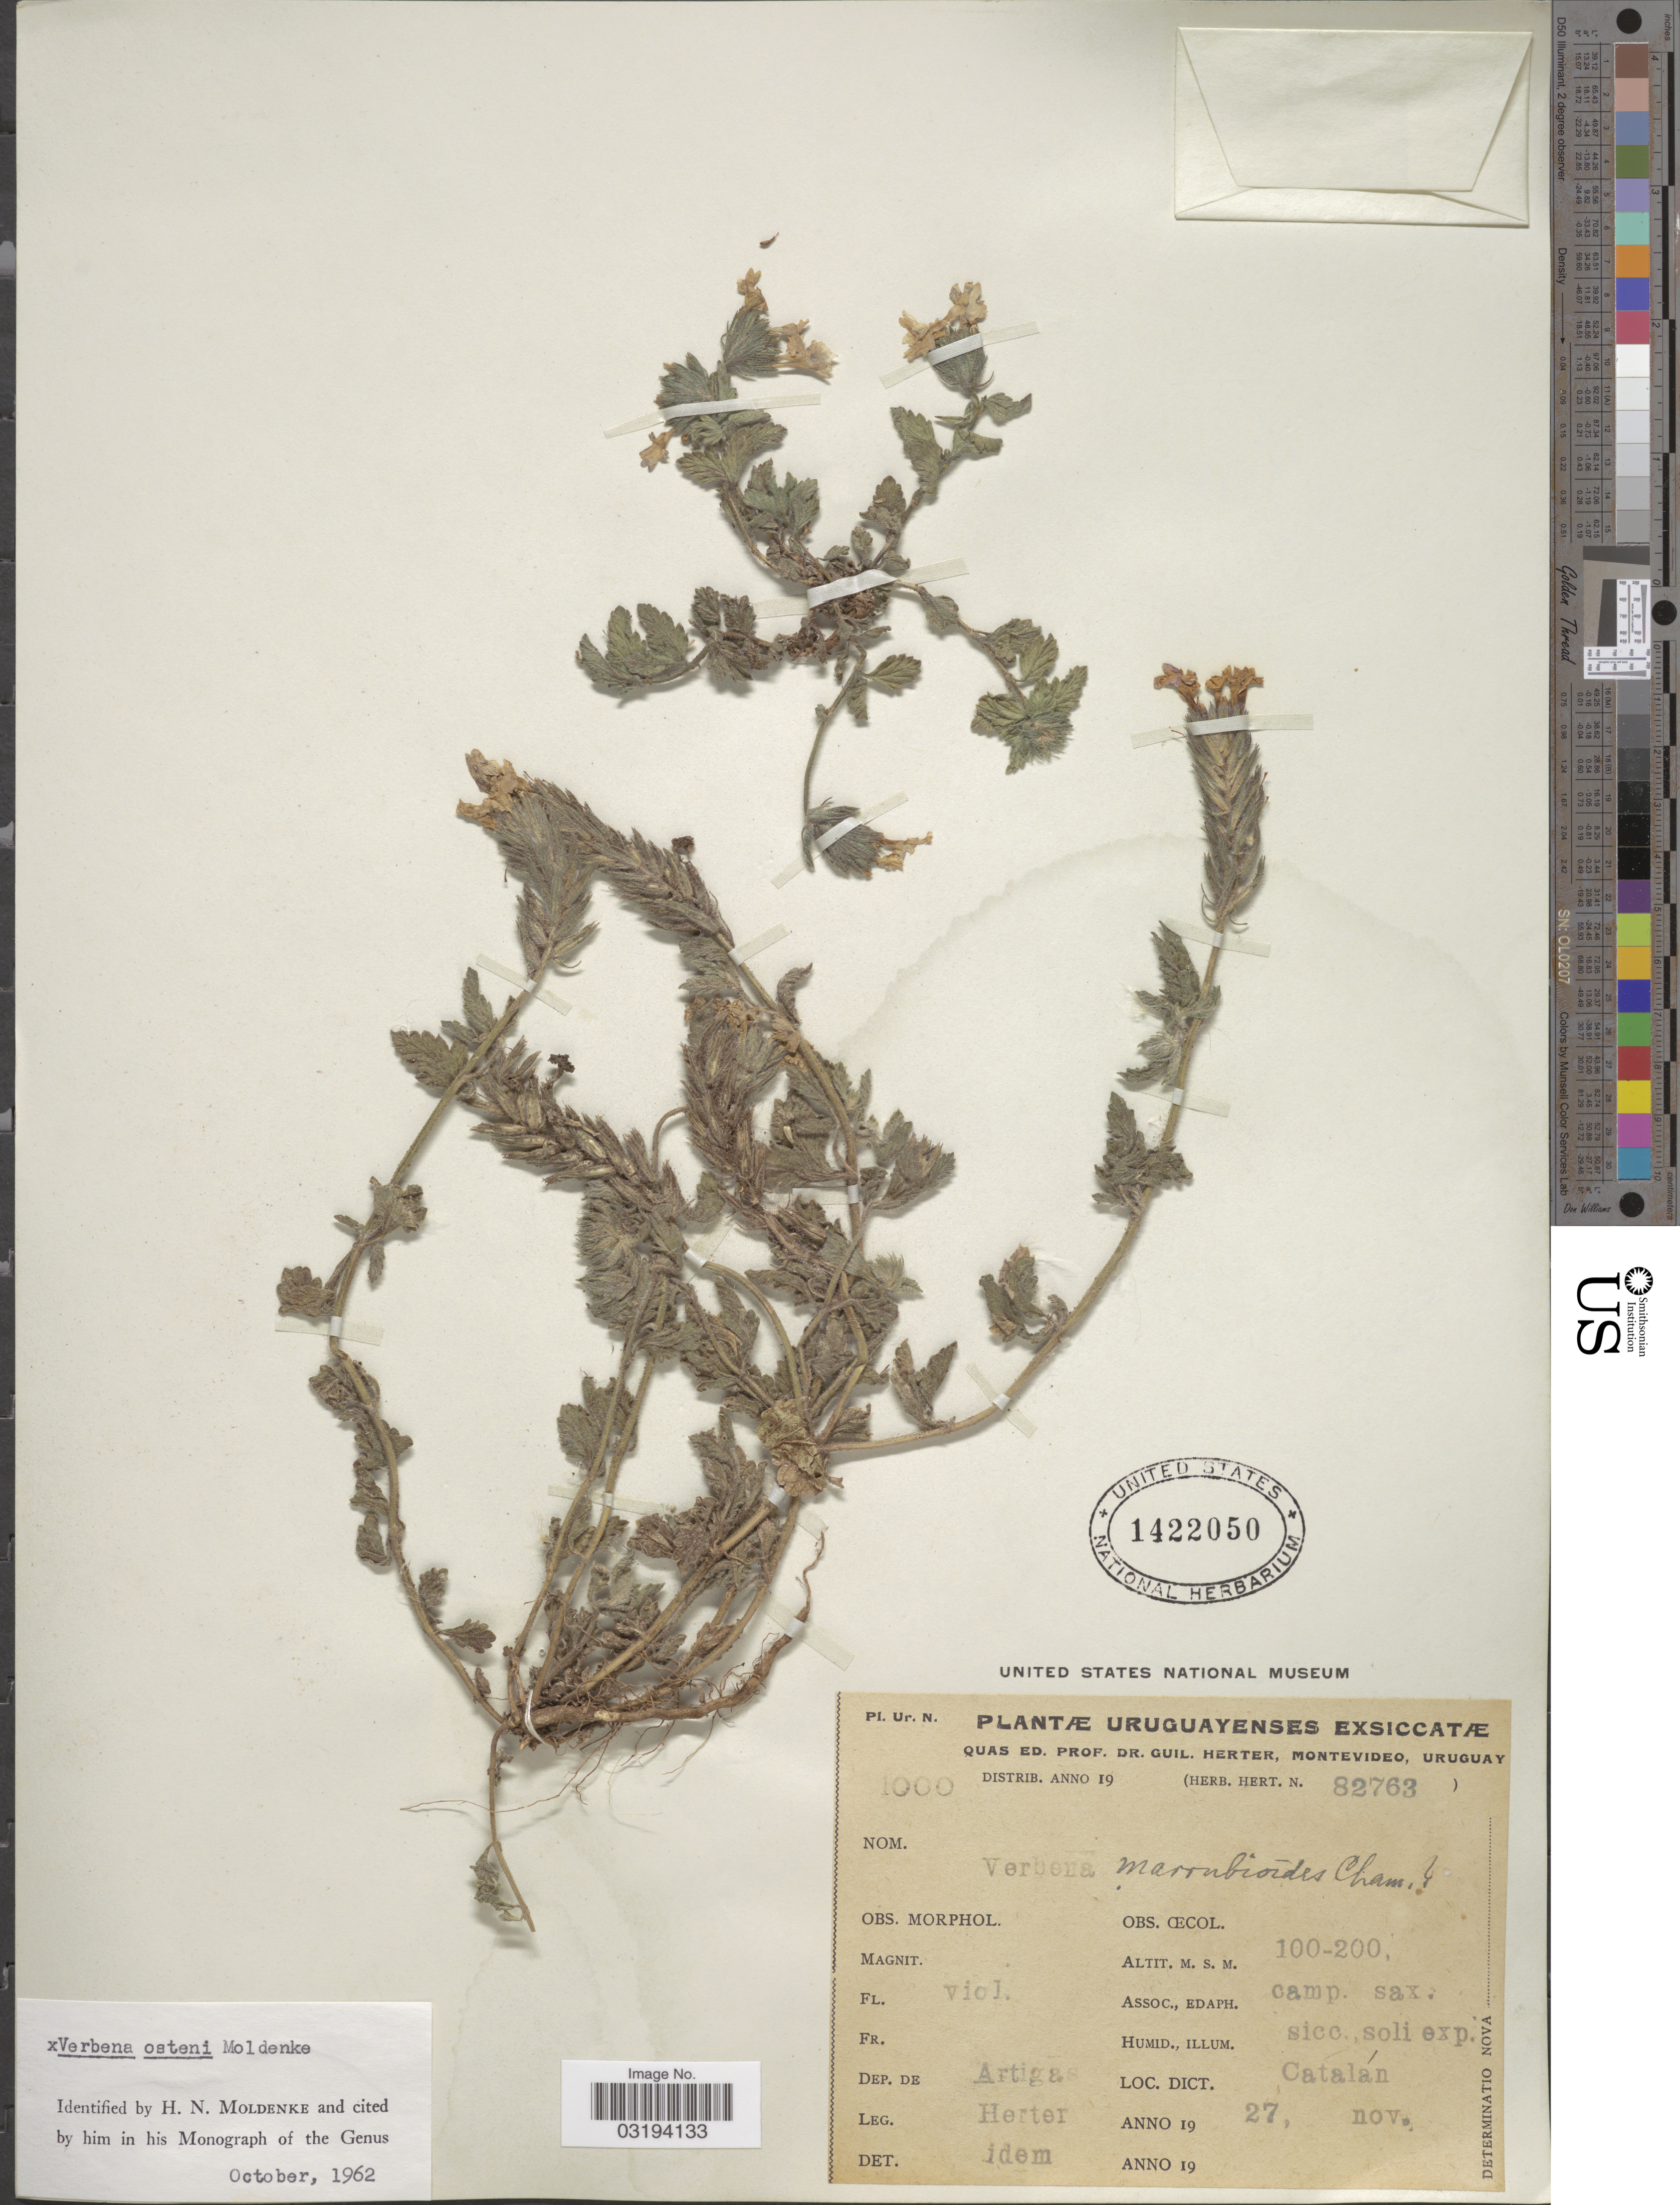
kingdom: Plantae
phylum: Tracheophyta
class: Magnoliopsida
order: Lamiales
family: Verbenaceae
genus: Verbena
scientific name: Verbena x ostenii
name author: Moldenke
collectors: G. Herter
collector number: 1000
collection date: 1927-11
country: Uruguay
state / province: Artigas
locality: Dep. de Artigas. Dict. Catalán.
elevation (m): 100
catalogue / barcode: US 1422050